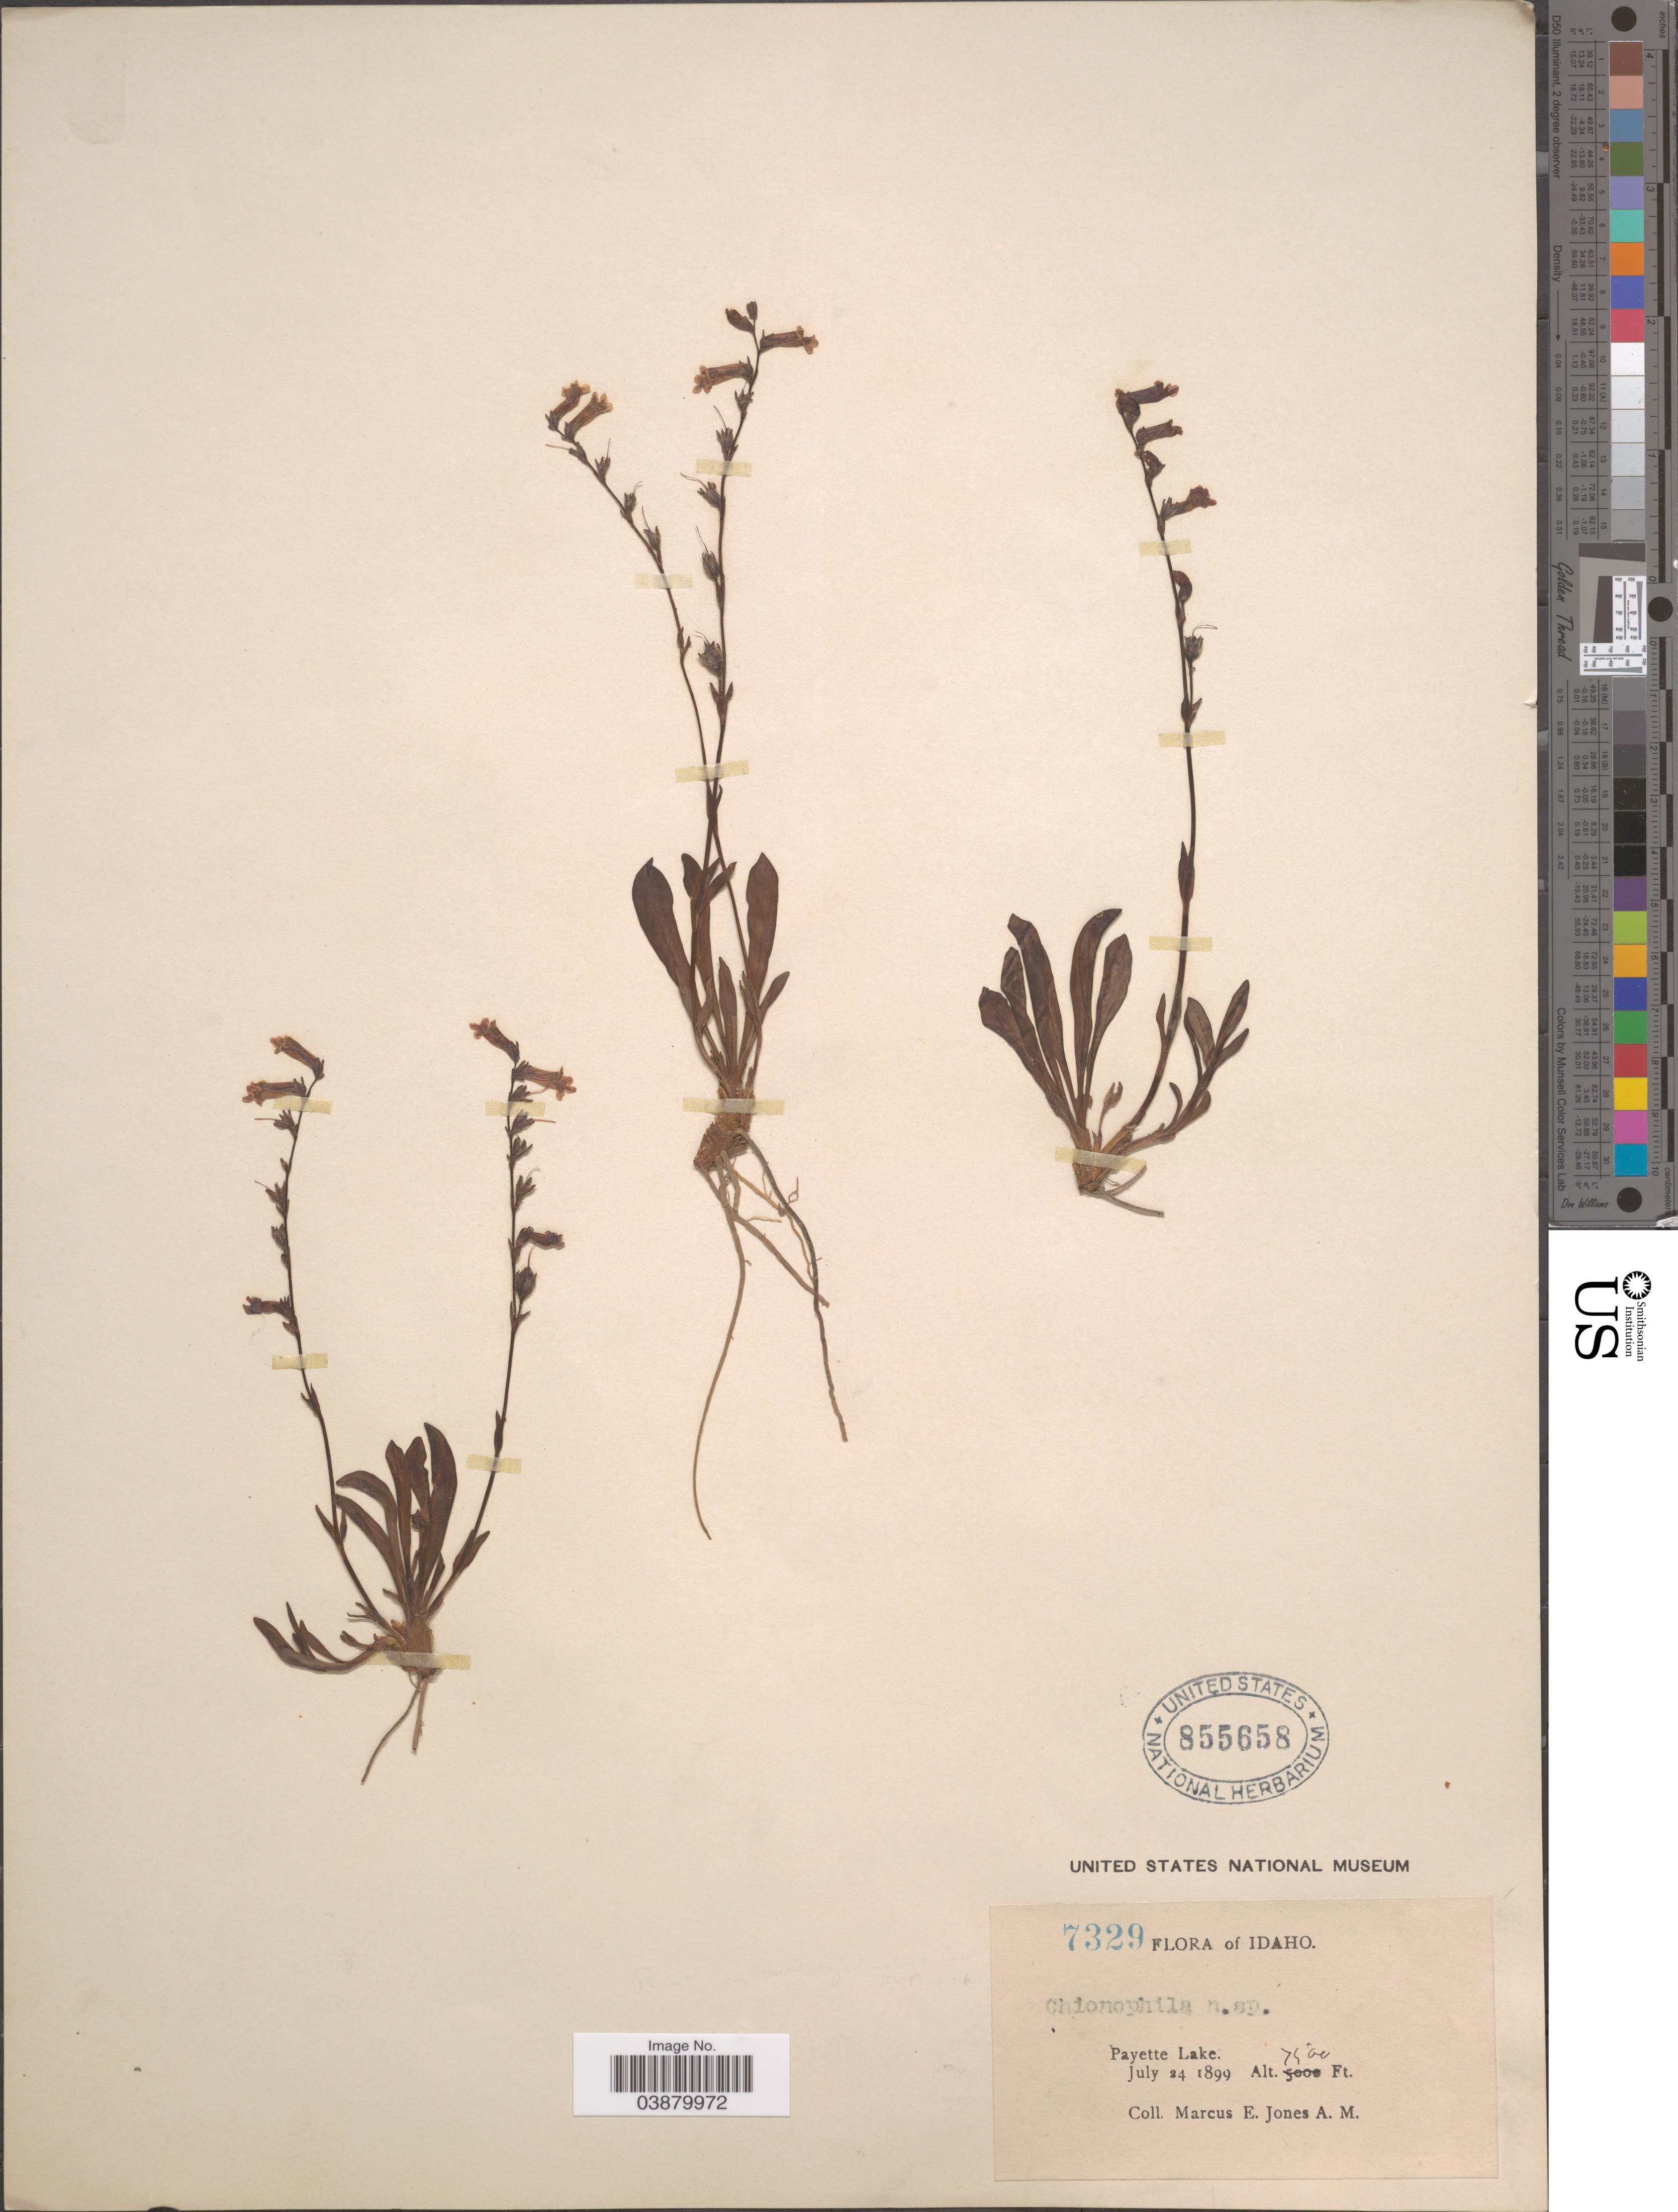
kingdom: Plantae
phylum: Tracheophyta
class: Magnoliopsida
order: Lamiales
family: Plantaginaceae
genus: Chionophila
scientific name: Chionophila tweedyi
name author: (Canby & Rose) Hend.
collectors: M. E. Jones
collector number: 7329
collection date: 1899-07-24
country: United States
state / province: Idaho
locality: Payette Lake.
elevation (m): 2286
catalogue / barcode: US 855658